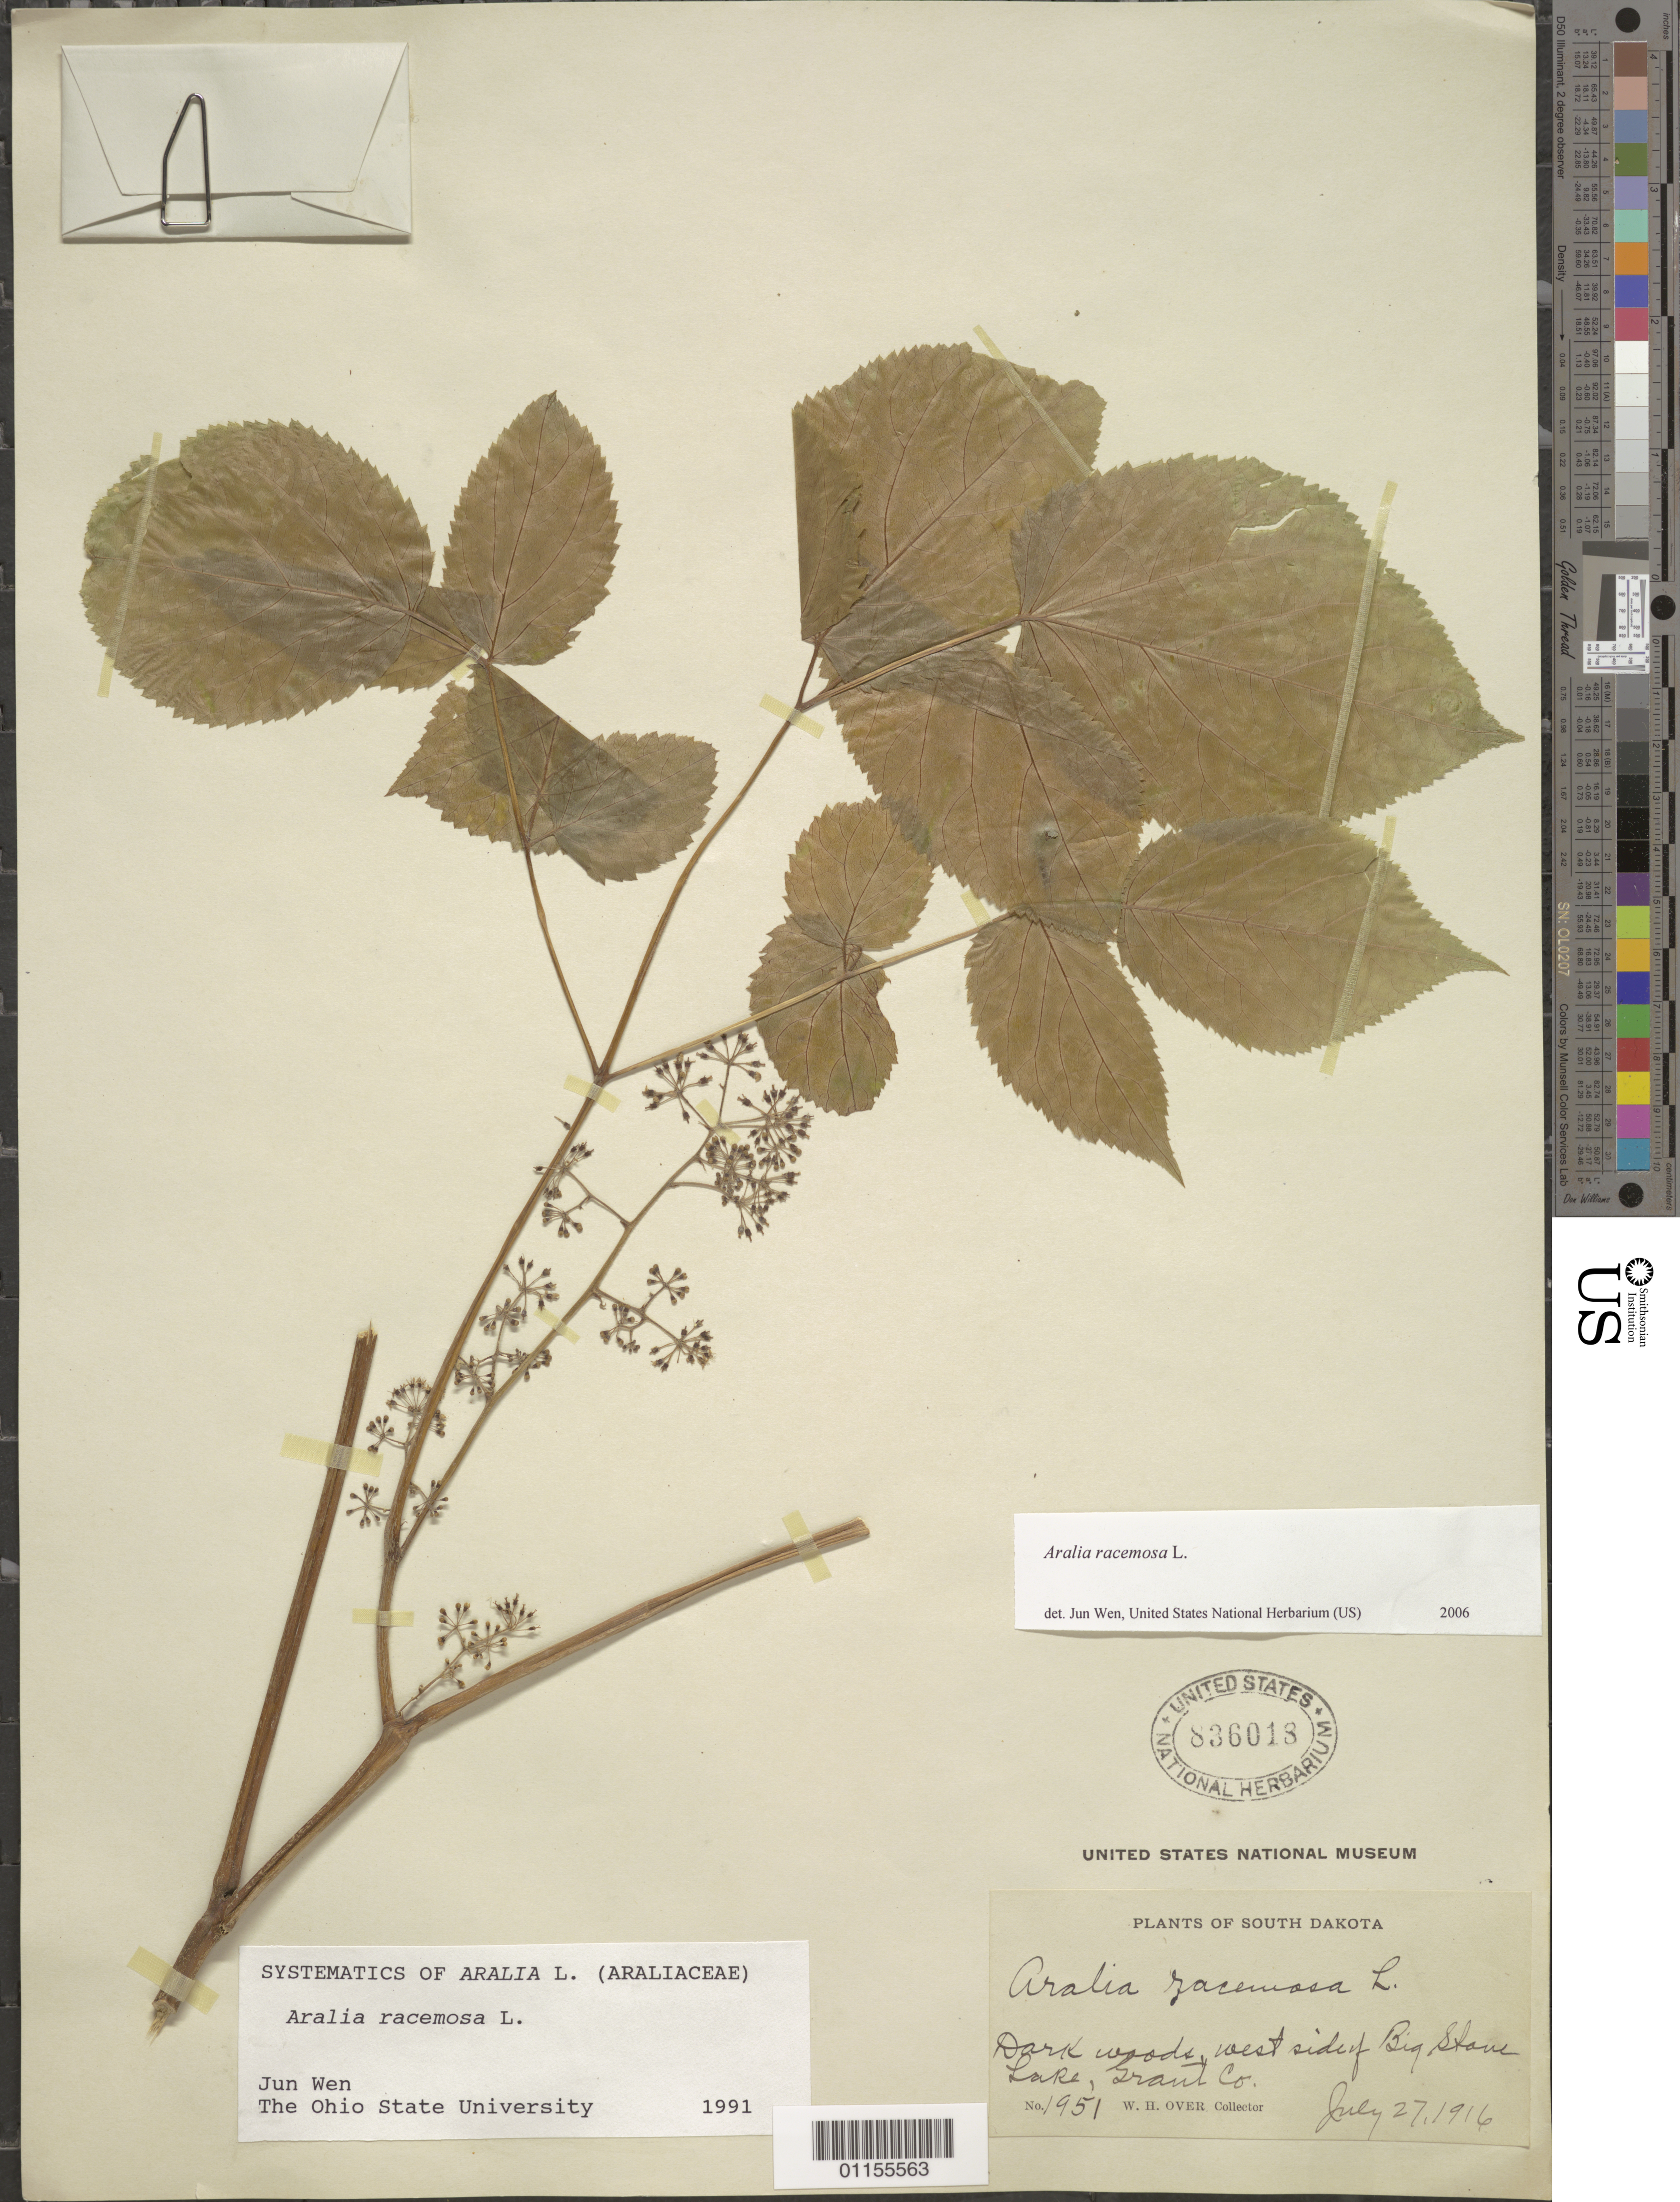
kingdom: Plantae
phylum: Tracheophyta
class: Magnoliopsida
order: Apiales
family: Araliaceae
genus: Aralia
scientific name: Aralia racemosa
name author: L.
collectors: W. Over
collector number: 1951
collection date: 1916-07-27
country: United States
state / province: South Dakota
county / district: Grant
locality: W side of Big Stone Lake.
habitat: Dark woods.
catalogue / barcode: US 836018